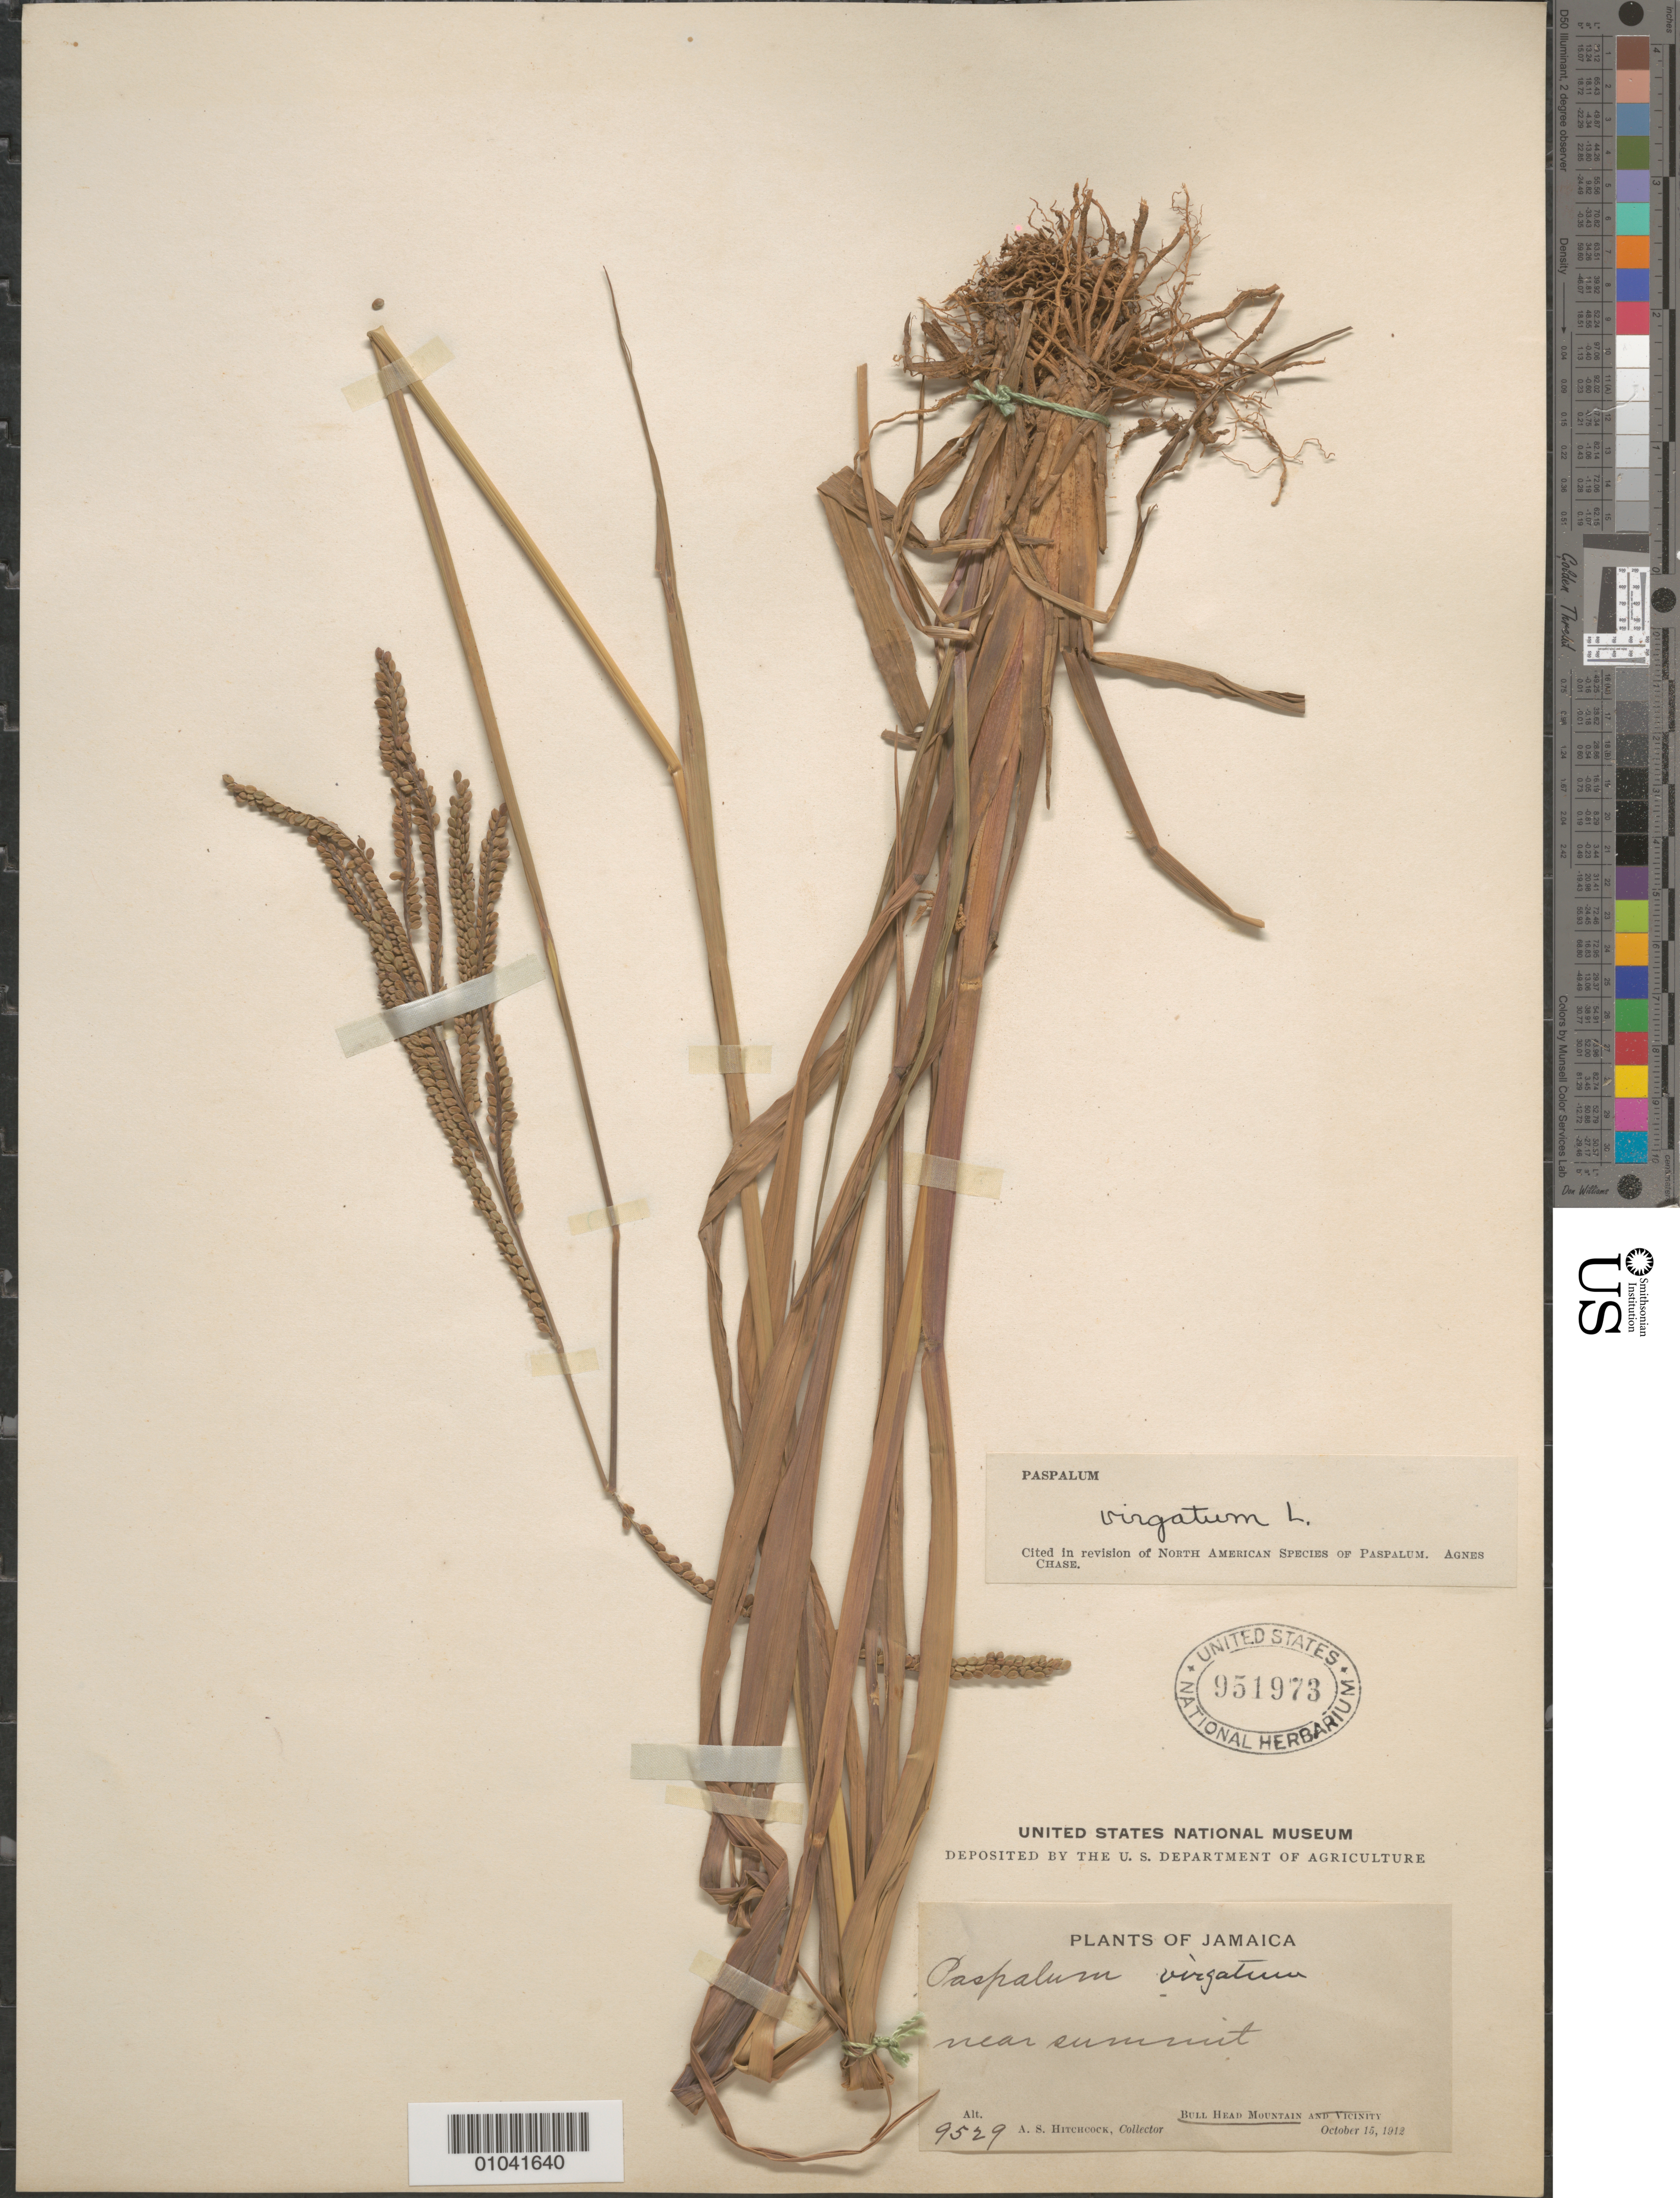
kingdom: Plantae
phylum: Tracheophyta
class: Liliopsida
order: Poales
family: Poaceae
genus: Paspalum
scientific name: Paspalum virgatum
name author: L.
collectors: A. S. Hitchcock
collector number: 9529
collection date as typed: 15 Oct 1912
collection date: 1912-10-15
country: Jamaica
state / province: Clarendon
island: Jamaica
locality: Bull Head Mountain and vicinity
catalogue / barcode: US 951973